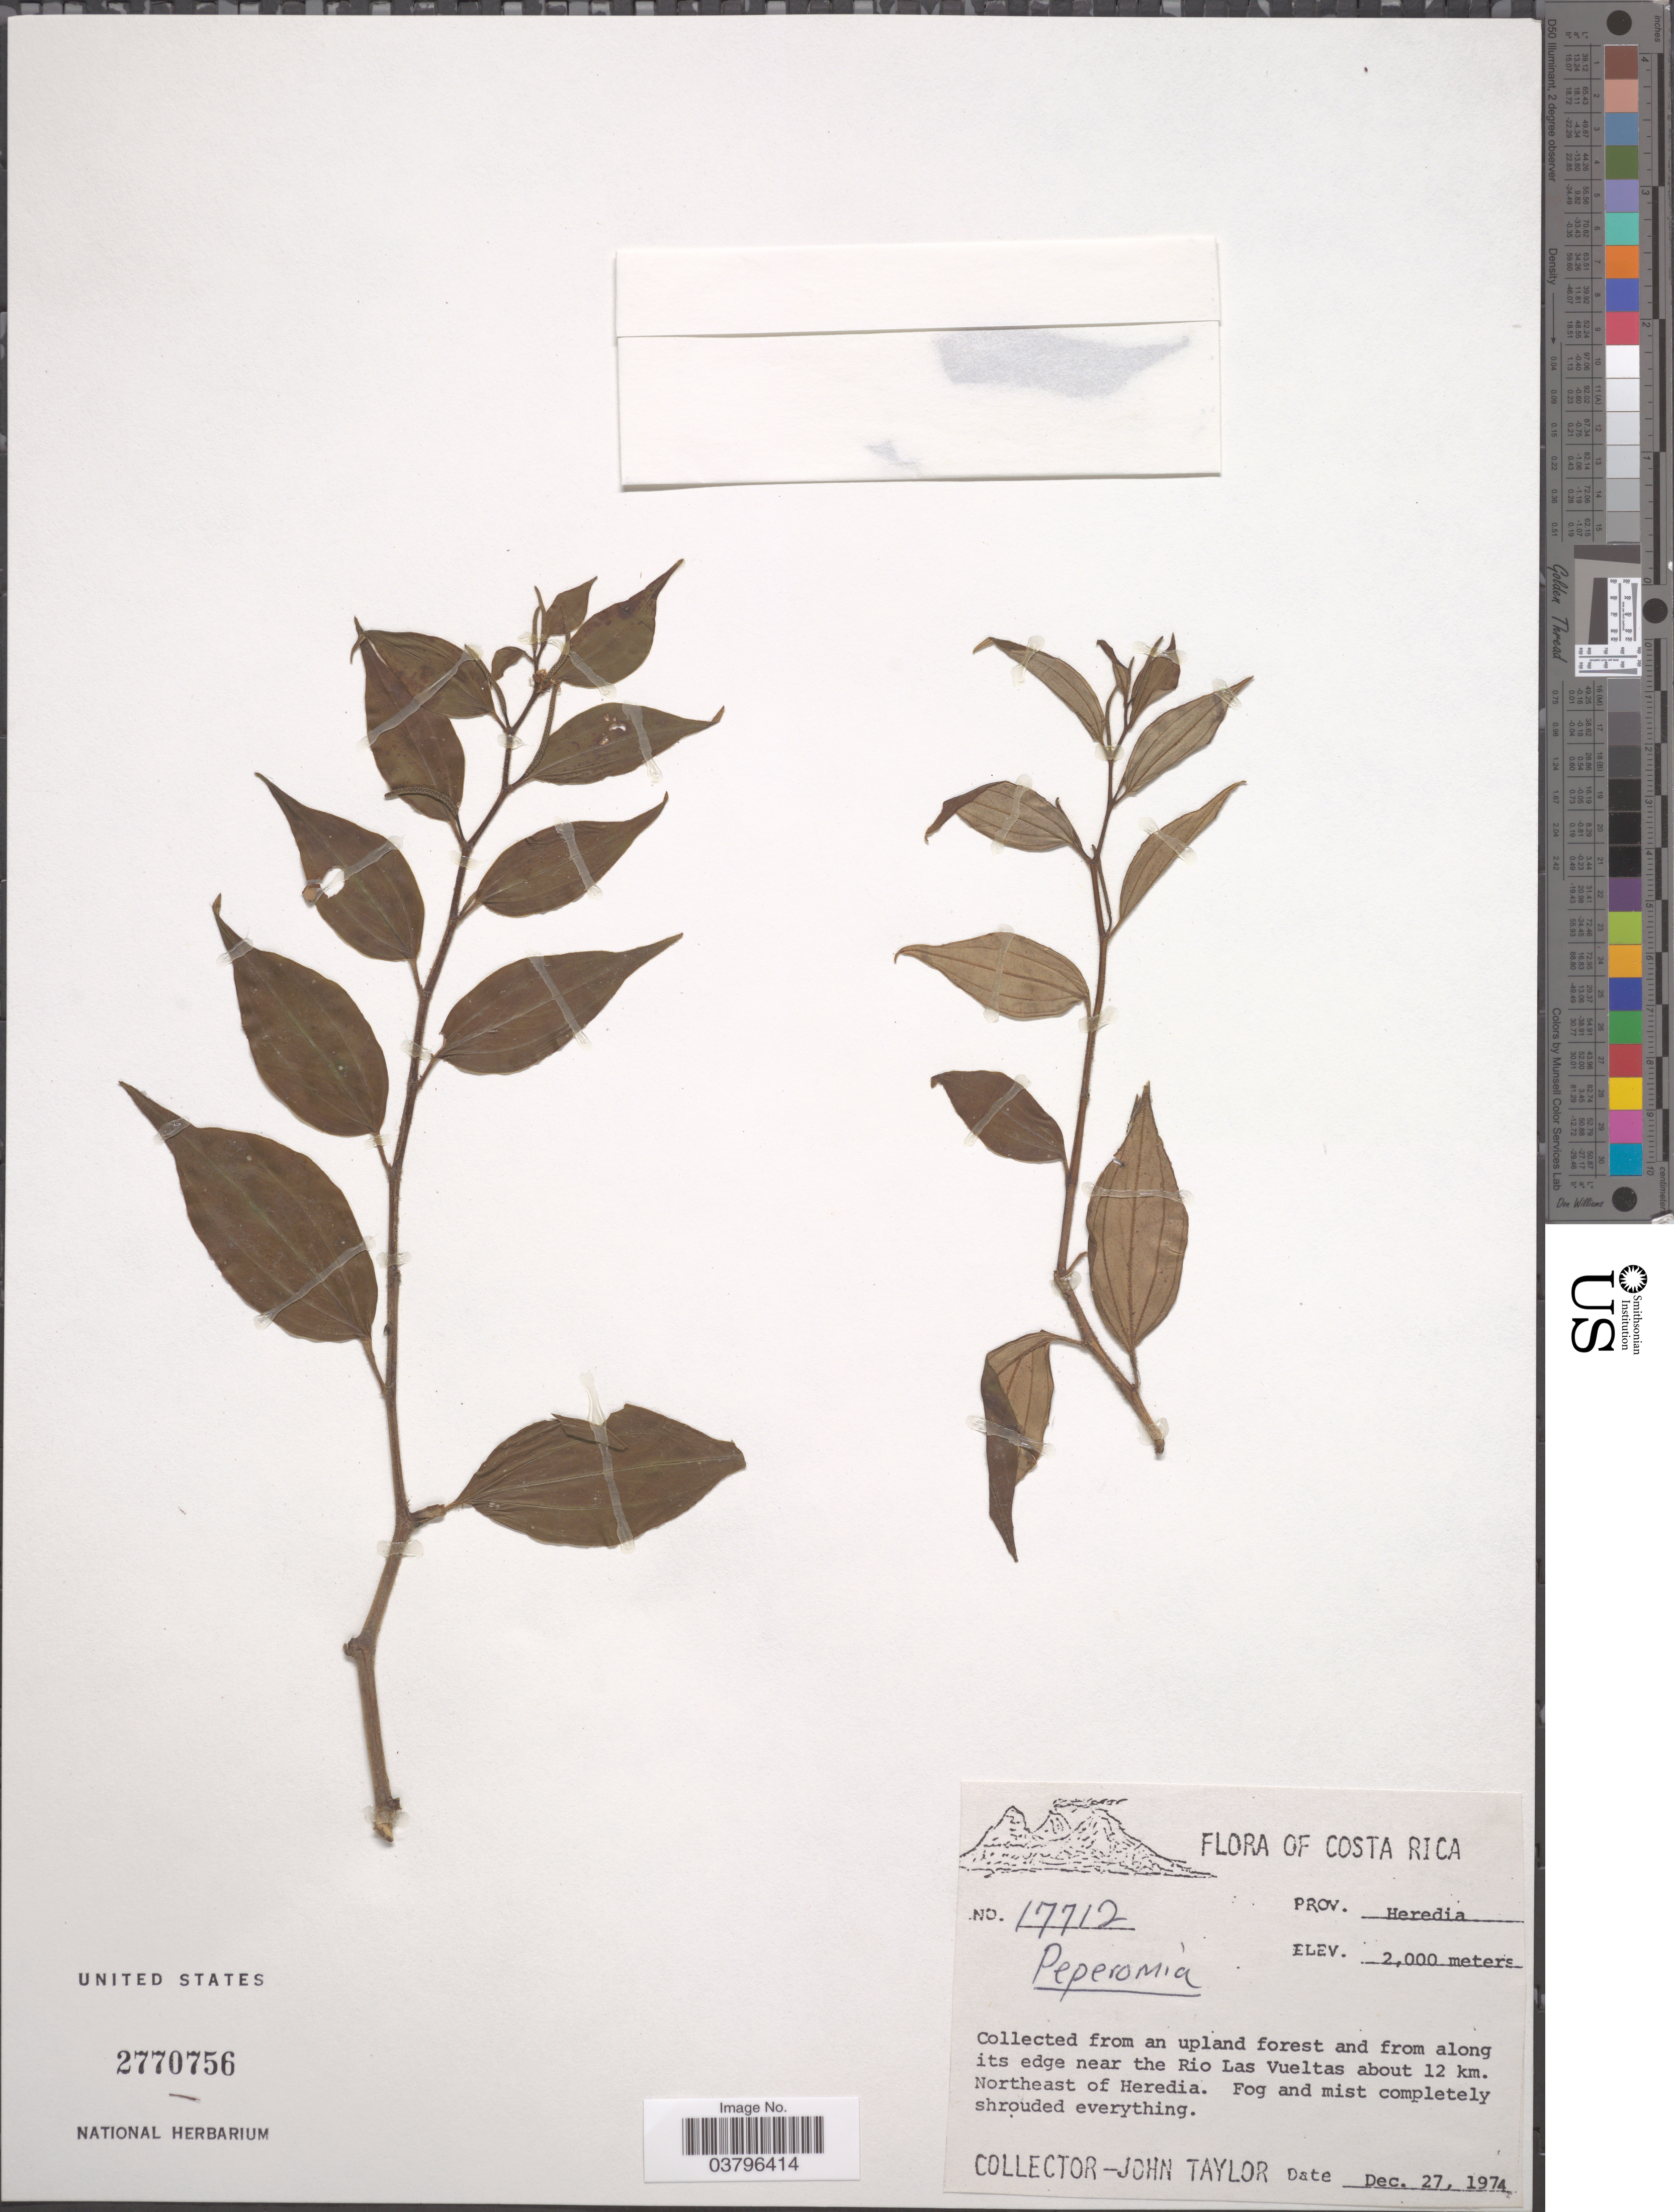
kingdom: Plantae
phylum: Tracheophyta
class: Magnoliopsida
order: Piperales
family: Piperaceae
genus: Peperomia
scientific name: Peperomia seibertii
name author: Trel.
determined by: Jiménez, José Estaban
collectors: J. Taylor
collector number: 17712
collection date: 1974-12-27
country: Costa Rica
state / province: Heredia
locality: Upland forest and from along its edge near the Rio Las Vueltas about 12 km. Northeast of Heredia.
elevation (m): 2000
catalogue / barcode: US 2770756